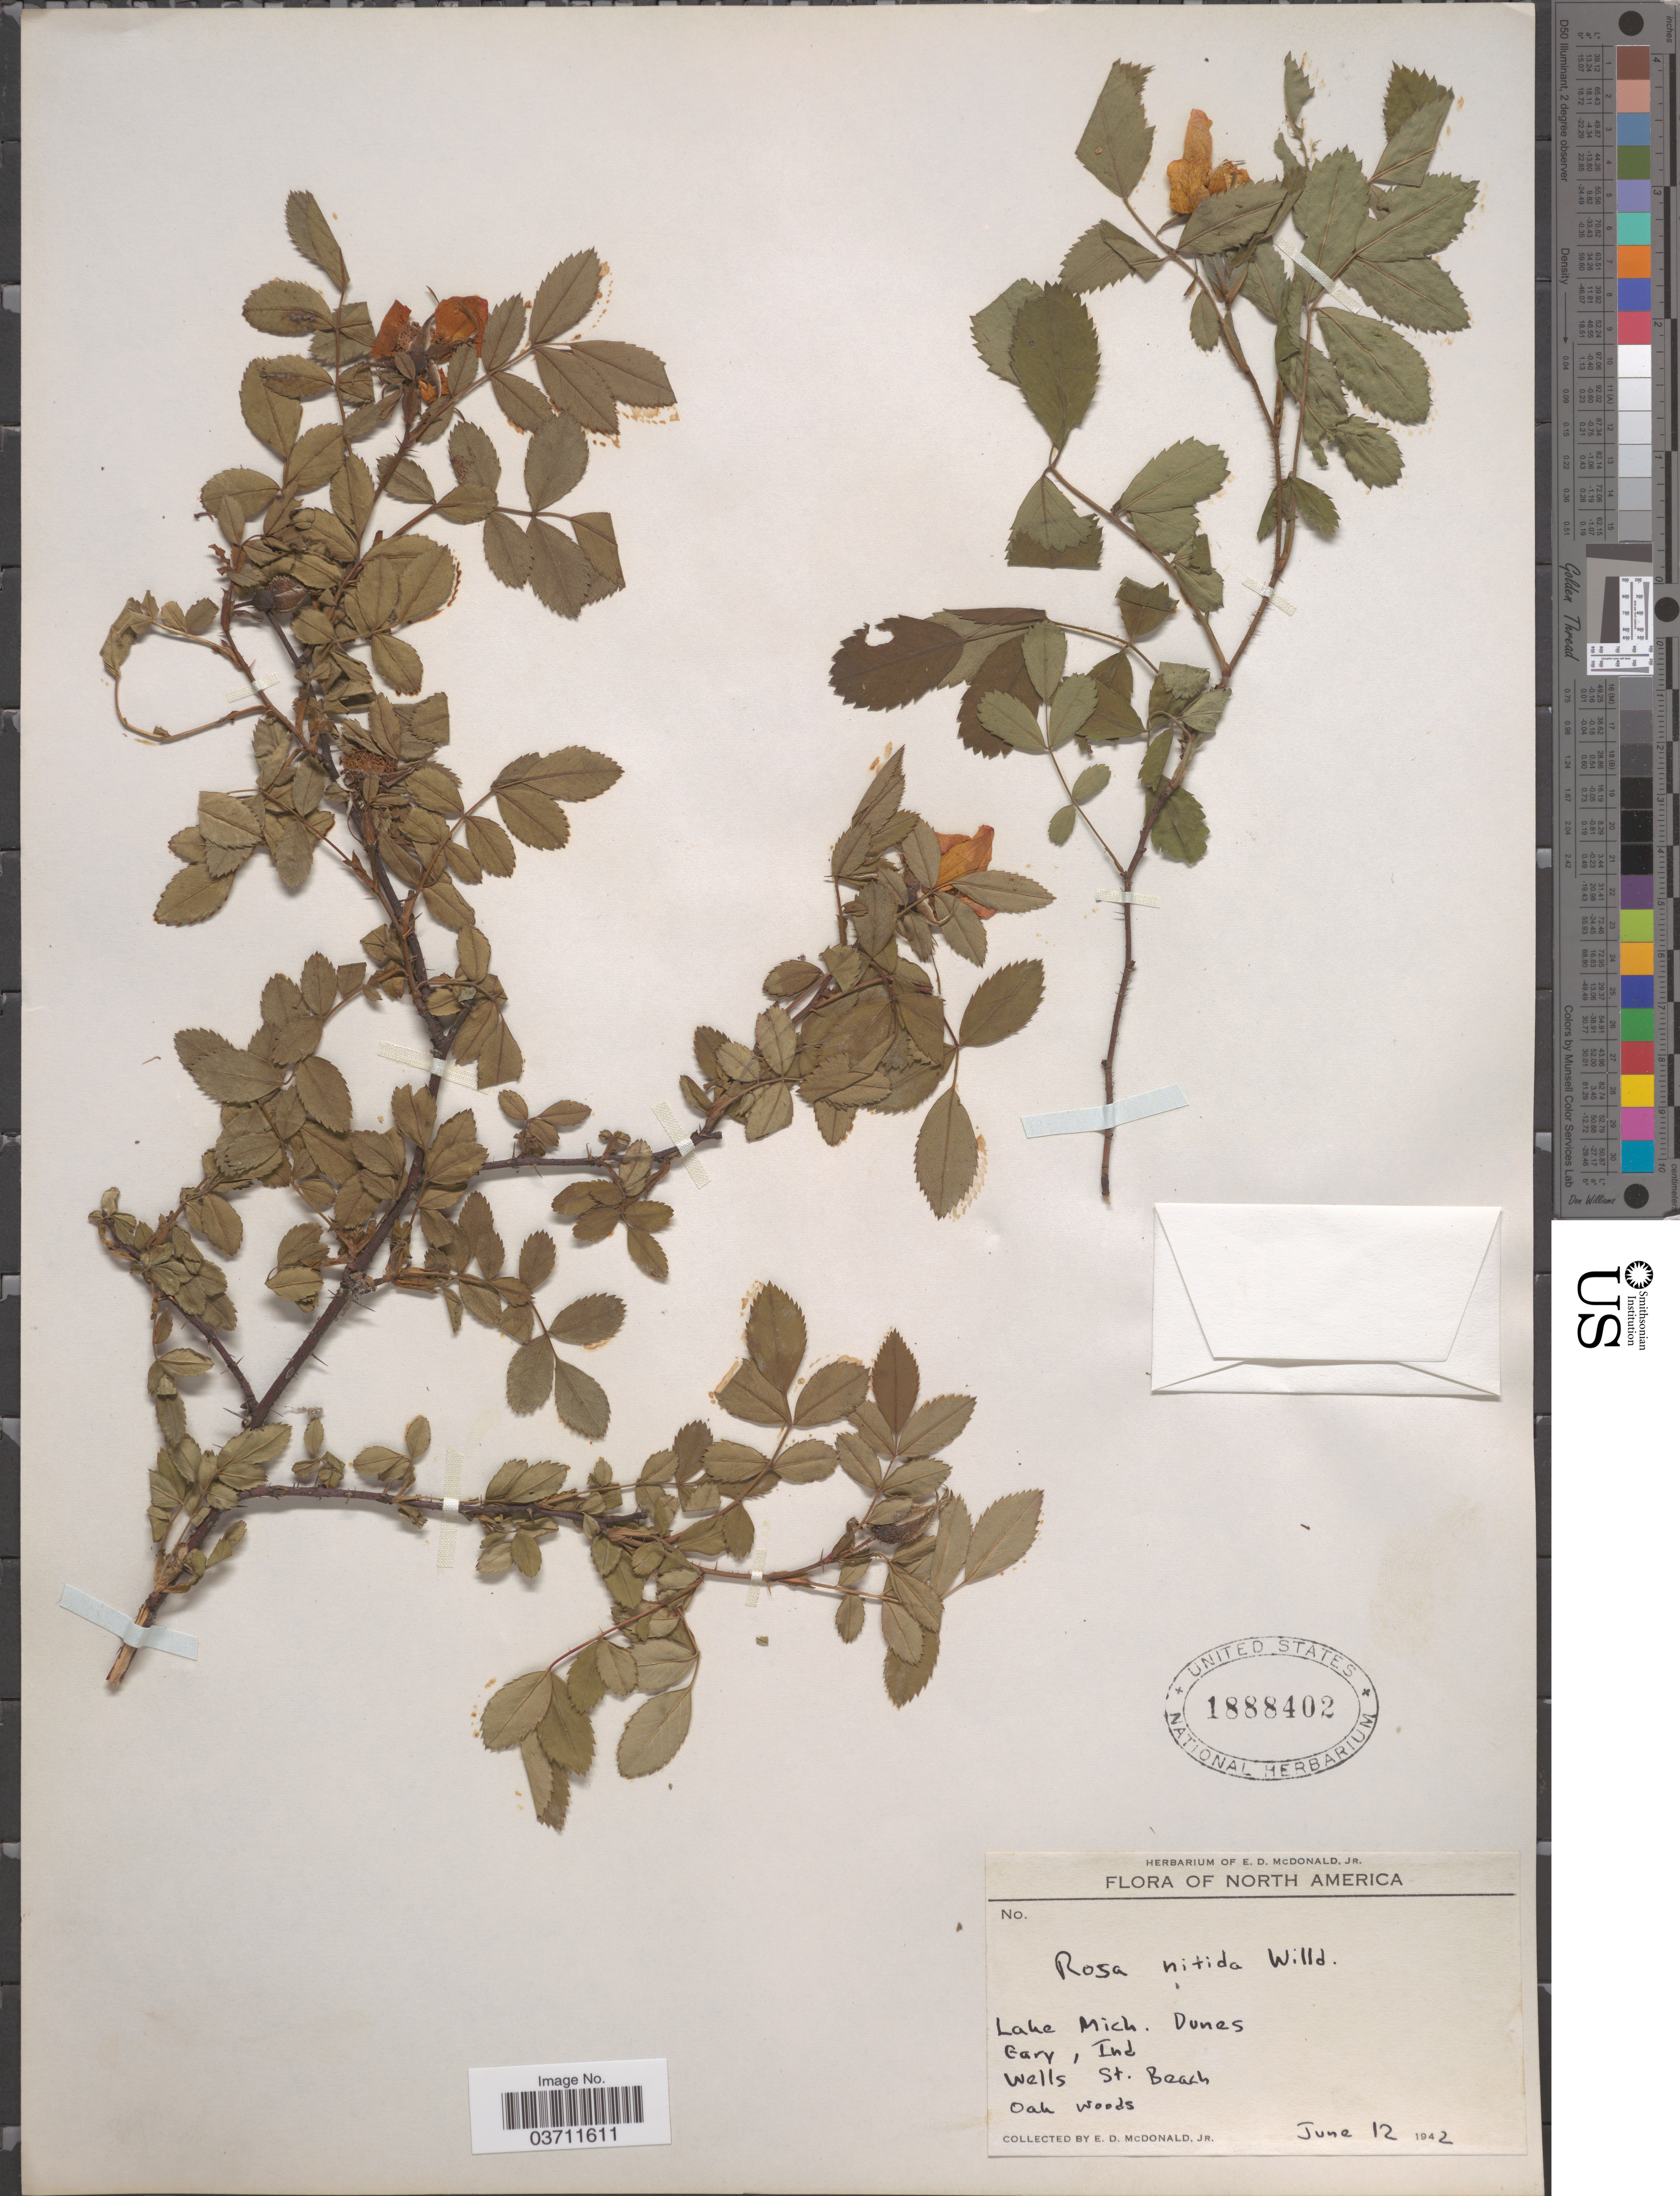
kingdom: Plantae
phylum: Tracheophyta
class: Magnoliopsida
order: Rosales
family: Rosaceae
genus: Rosa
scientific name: Rosa nitida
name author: Willd.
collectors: E. D. McDonald Jr.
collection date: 1942-06-12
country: United States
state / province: Indiana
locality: Lake Mich. Dunes Gary. Wells St. Beach.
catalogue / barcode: US 1888402